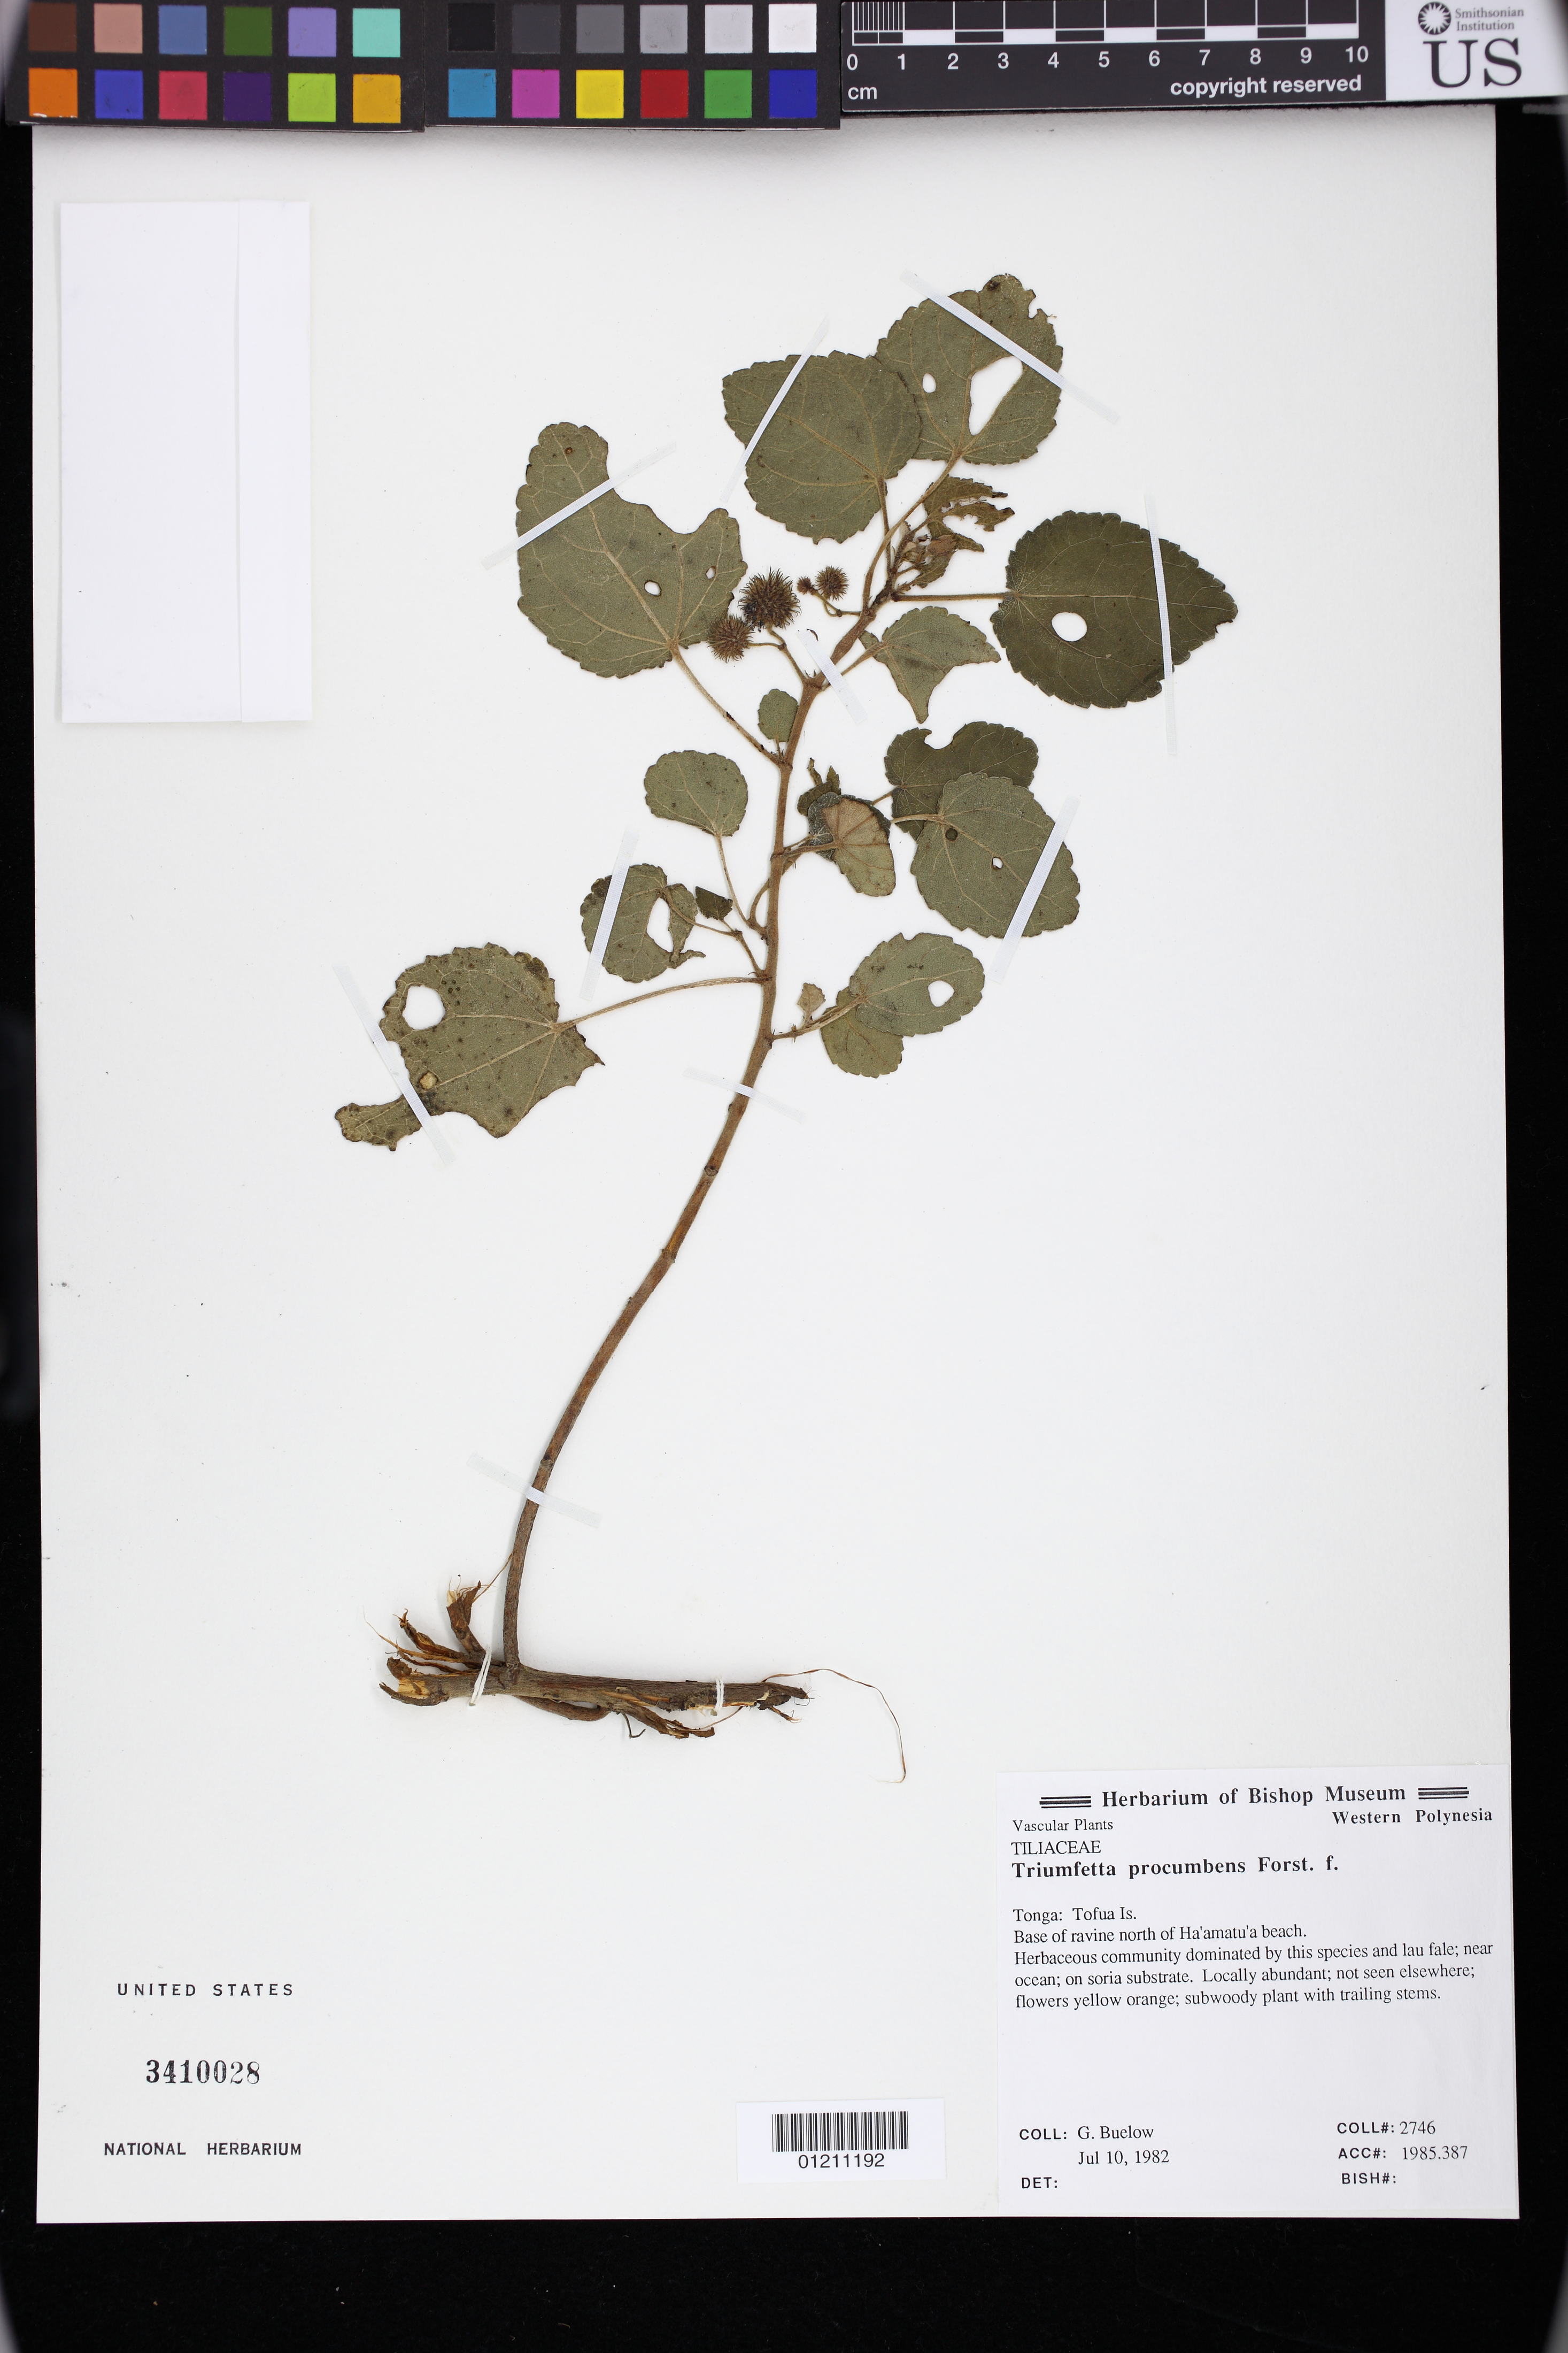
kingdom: Plantae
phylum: Tracheophyta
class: Magnoliopsida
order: Malvales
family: Malvaceae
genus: Triumfetta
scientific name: Triumfetta procumbens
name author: G. Forst.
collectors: G. Buelow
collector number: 2746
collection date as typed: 07 Oct 1982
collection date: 1982-10-07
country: Tonga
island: Tofua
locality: Tonga, Tofua Is.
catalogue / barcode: US 3410028